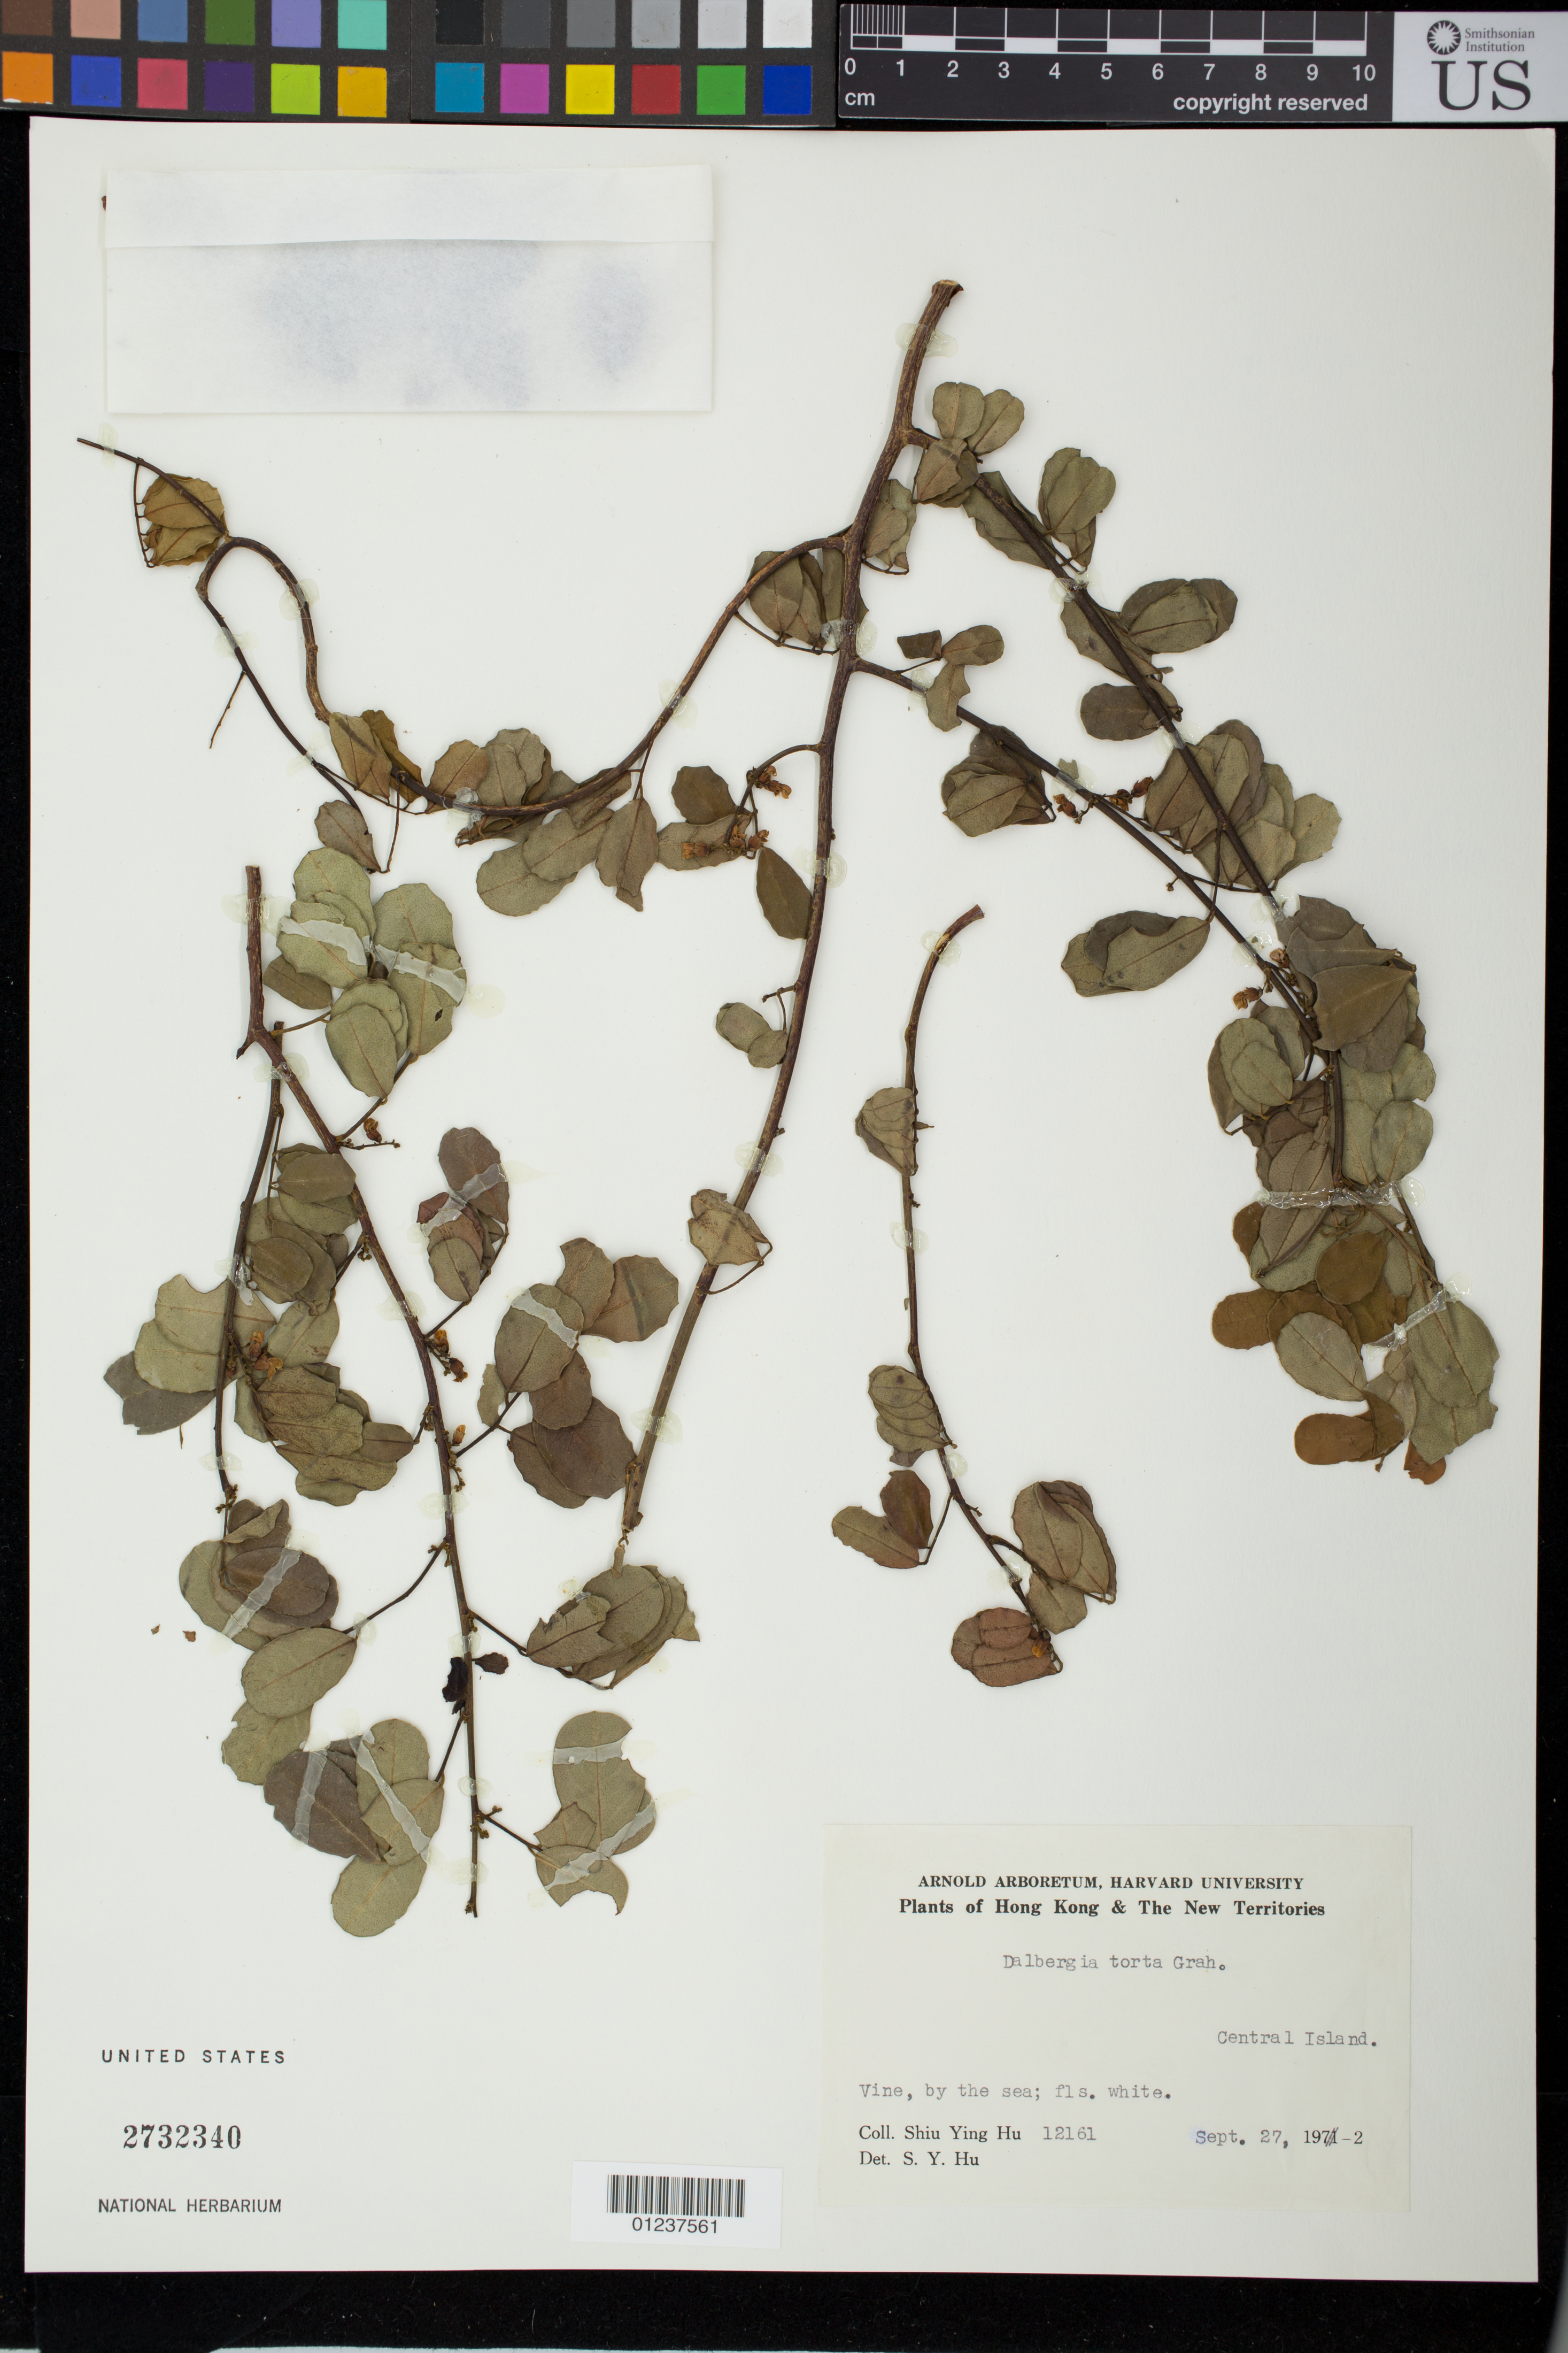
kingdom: Plantae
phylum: Tracheophyta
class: Magnoliopsida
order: Fabales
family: Fabaceae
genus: Dalbergia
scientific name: Dalbergia torta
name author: Graham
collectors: Y. Shiu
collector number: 12161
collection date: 1972-09-27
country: China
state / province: Hong Kong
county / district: Central and Western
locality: Central Island.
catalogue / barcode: US 2732340